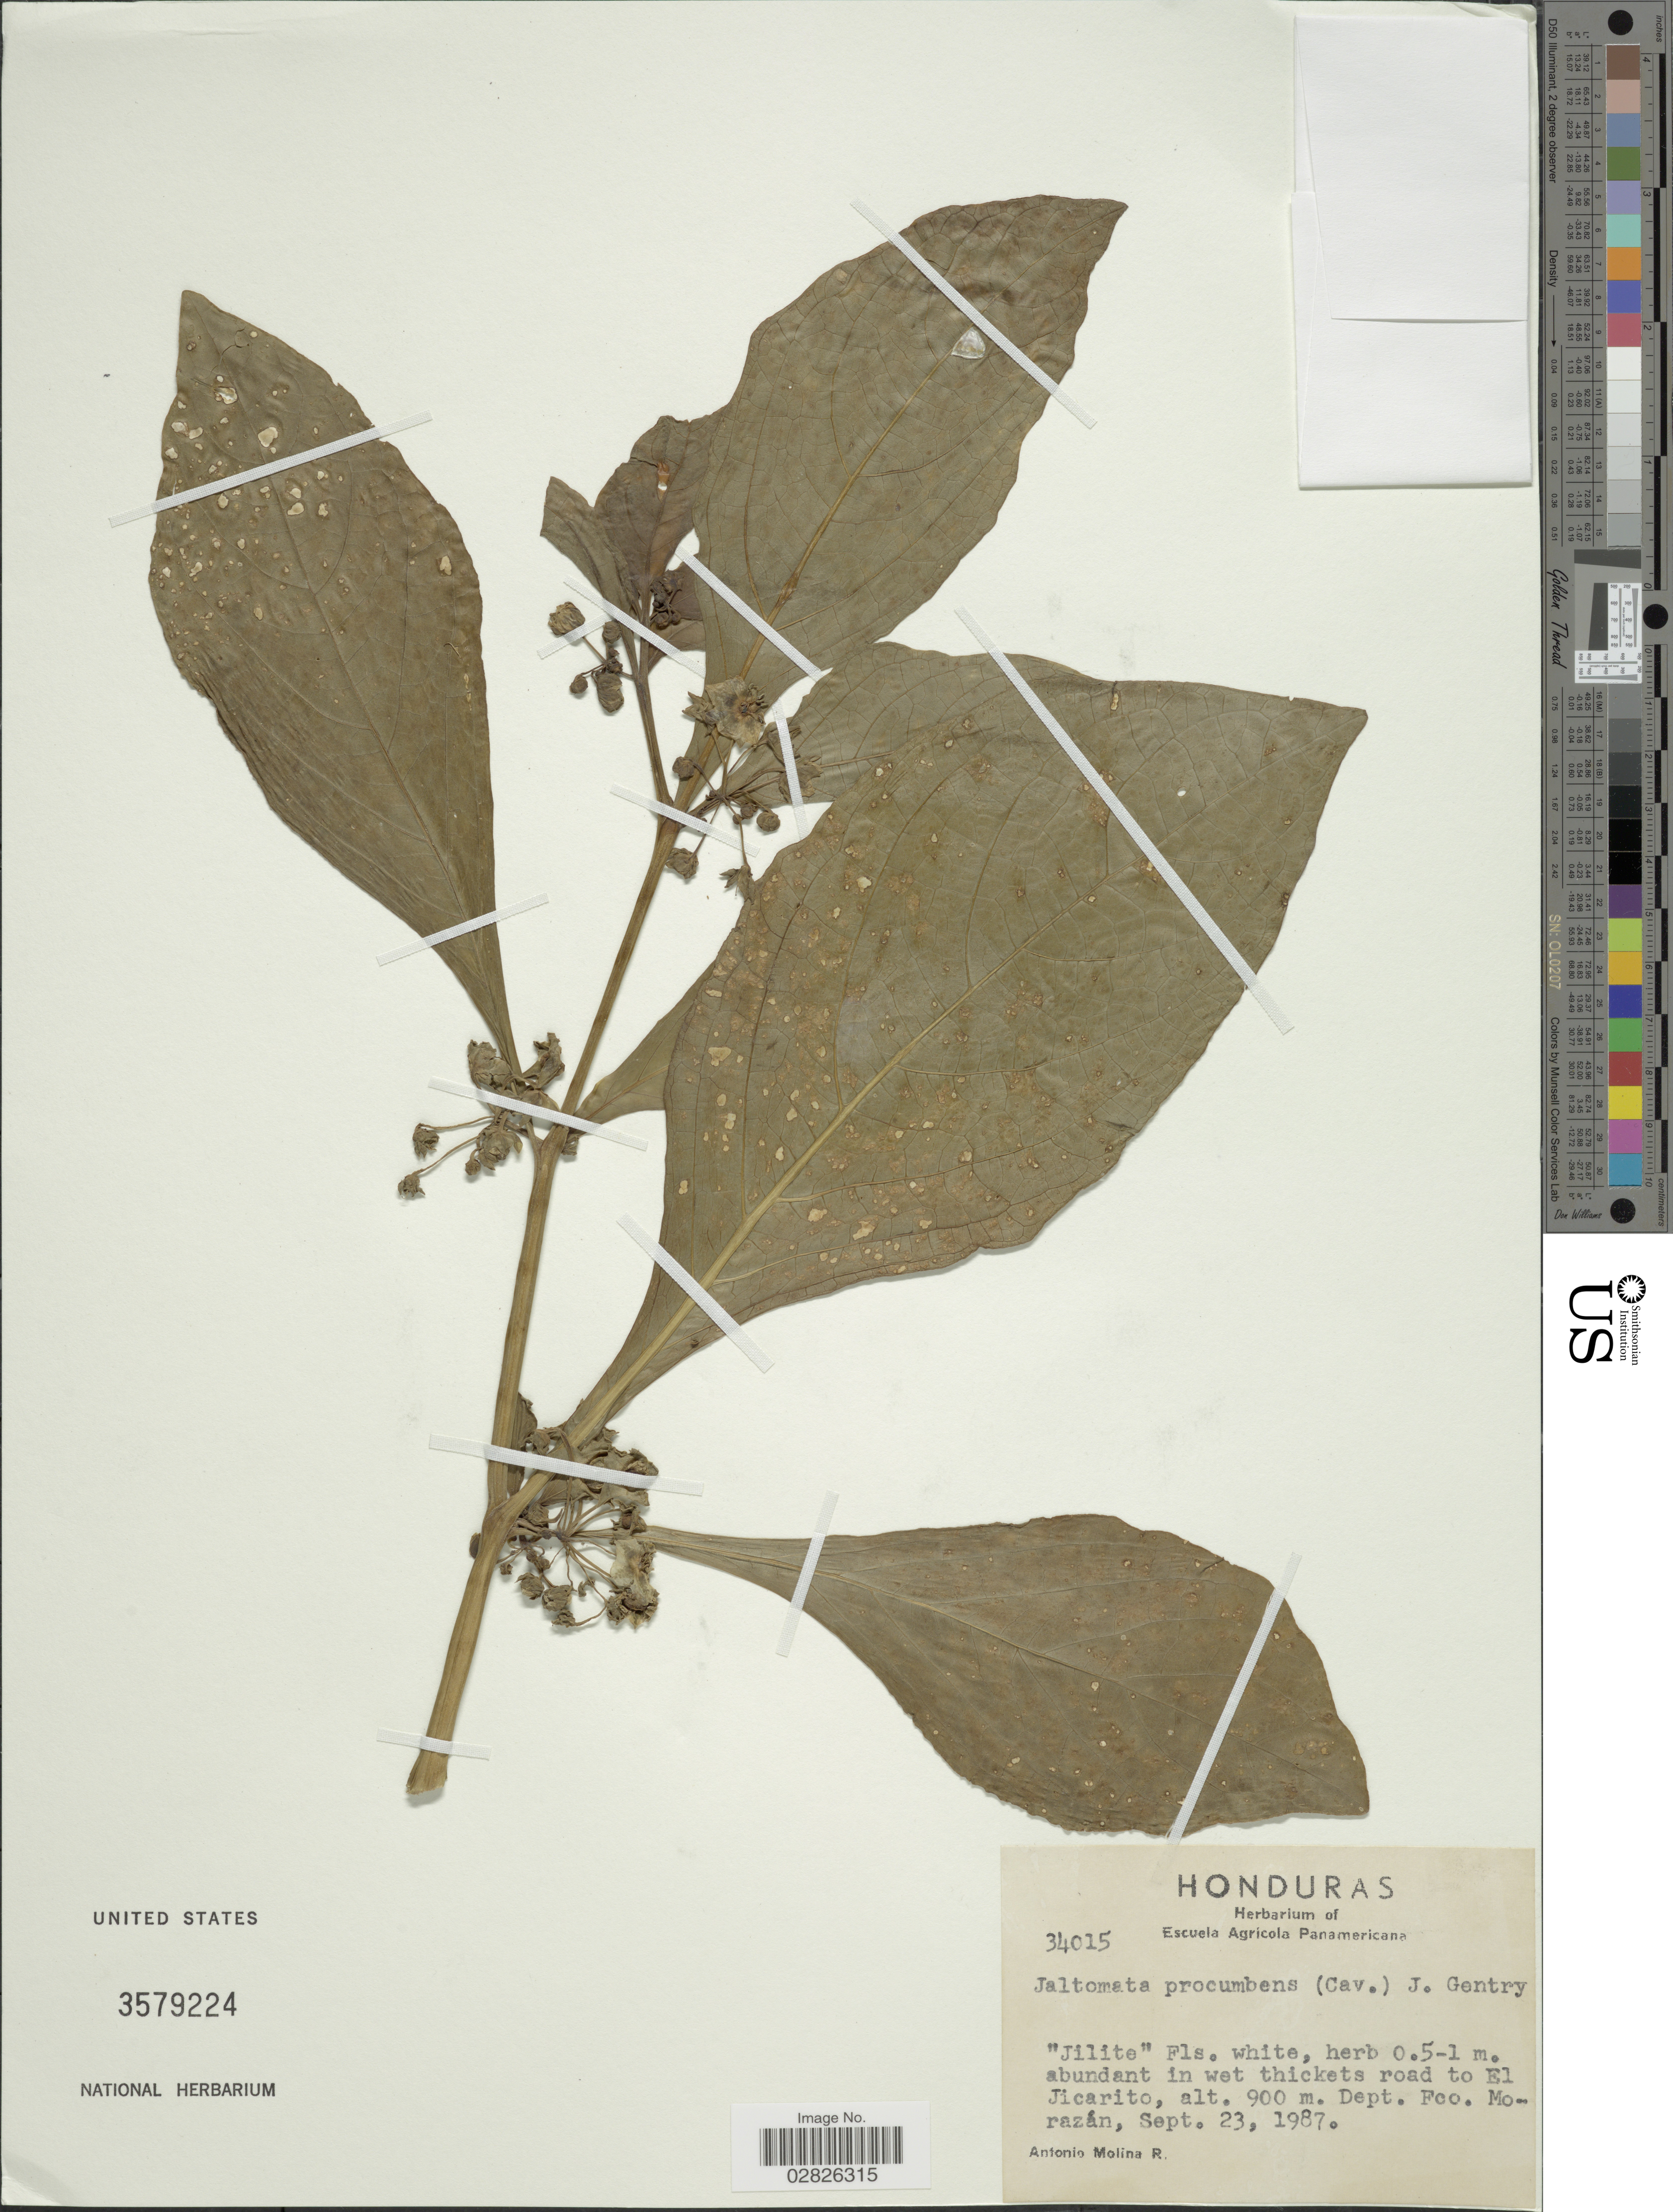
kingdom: Plantae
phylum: Tracheophyta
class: Magnoliopsida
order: Solanales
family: Solanaceae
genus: Jaltomata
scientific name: Jaltomata procumbens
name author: (Cav.) J.L. Gentry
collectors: A. Molina R.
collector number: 34015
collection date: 1987-09-23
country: Honduras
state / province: Fco. Morazán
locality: Abundant in wet thickets road to El Jicarito. Dept. Fco. Morazán.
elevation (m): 900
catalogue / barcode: US 3579224